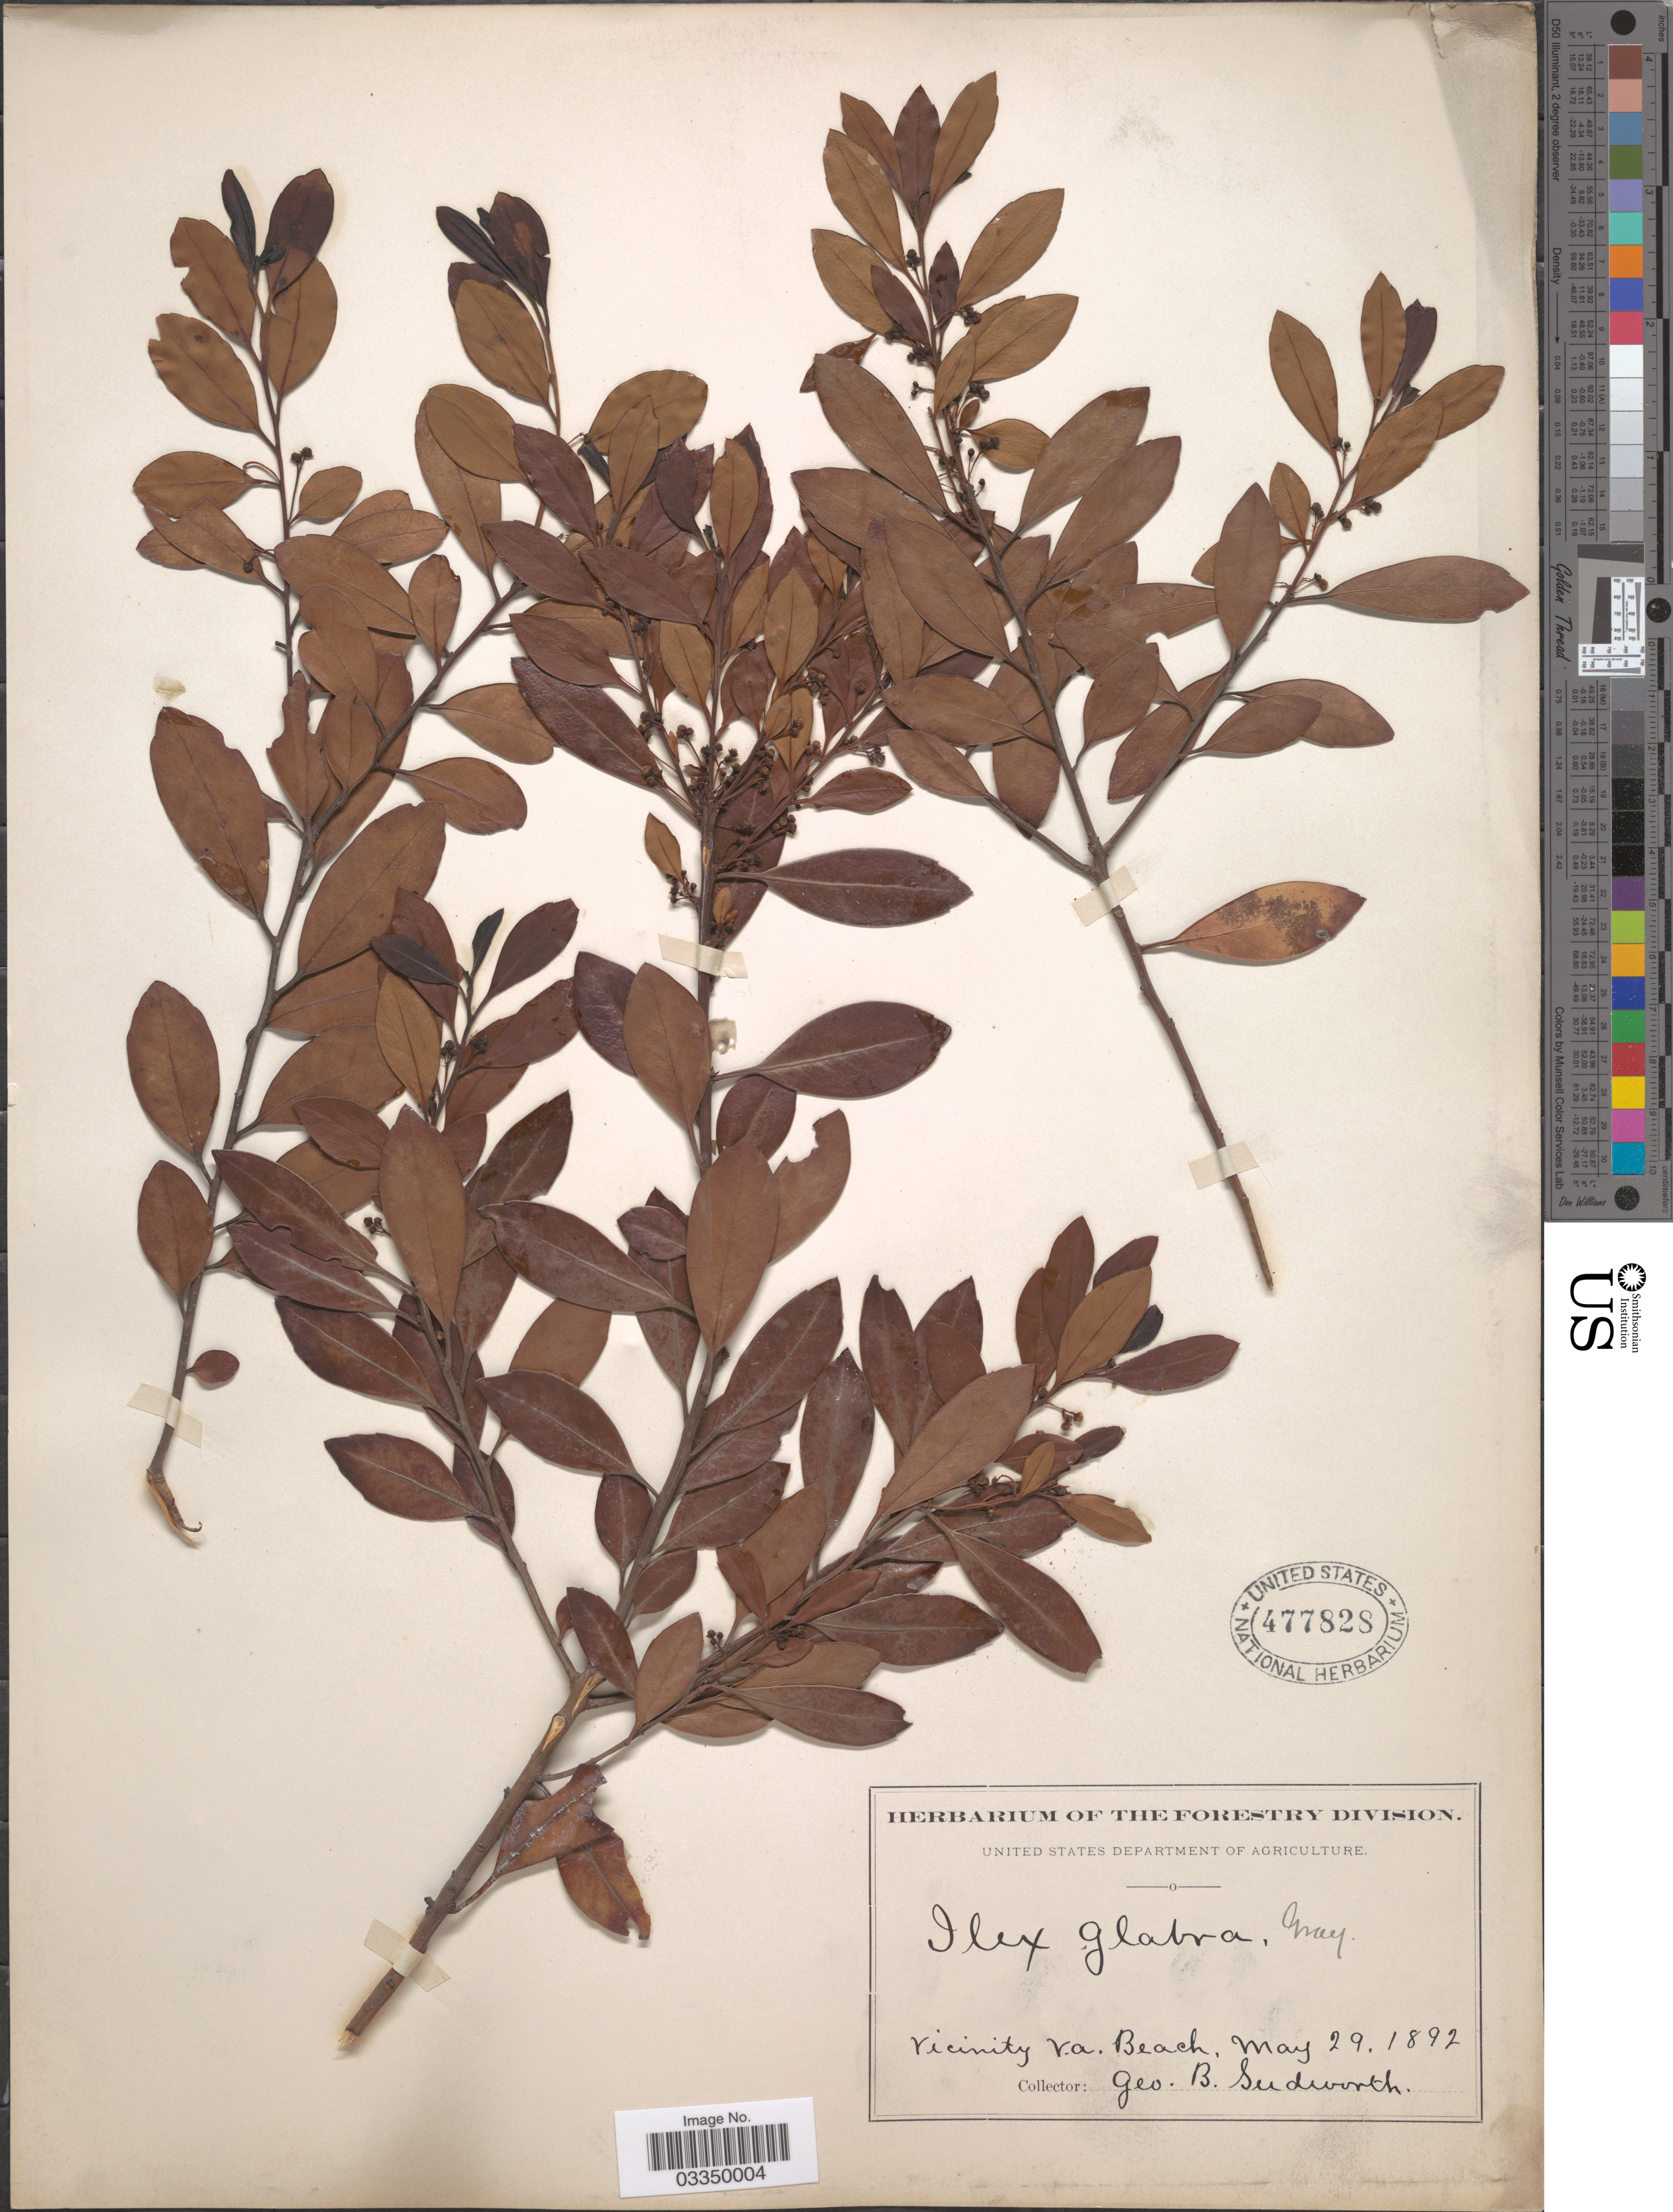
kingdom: Plantae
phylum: Tracheophyta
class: Magnoliopsida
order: Aquifoliales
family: Aquifoliaceae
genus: Ilex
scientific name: Ilex glabra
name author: (L.) A. Gray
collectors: G. B. Sudworth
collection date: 1892-05-29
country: United States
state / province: Virginia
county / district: City of Virginia Beach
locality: Vicinity V.A. Beach.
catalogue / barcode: US 477828